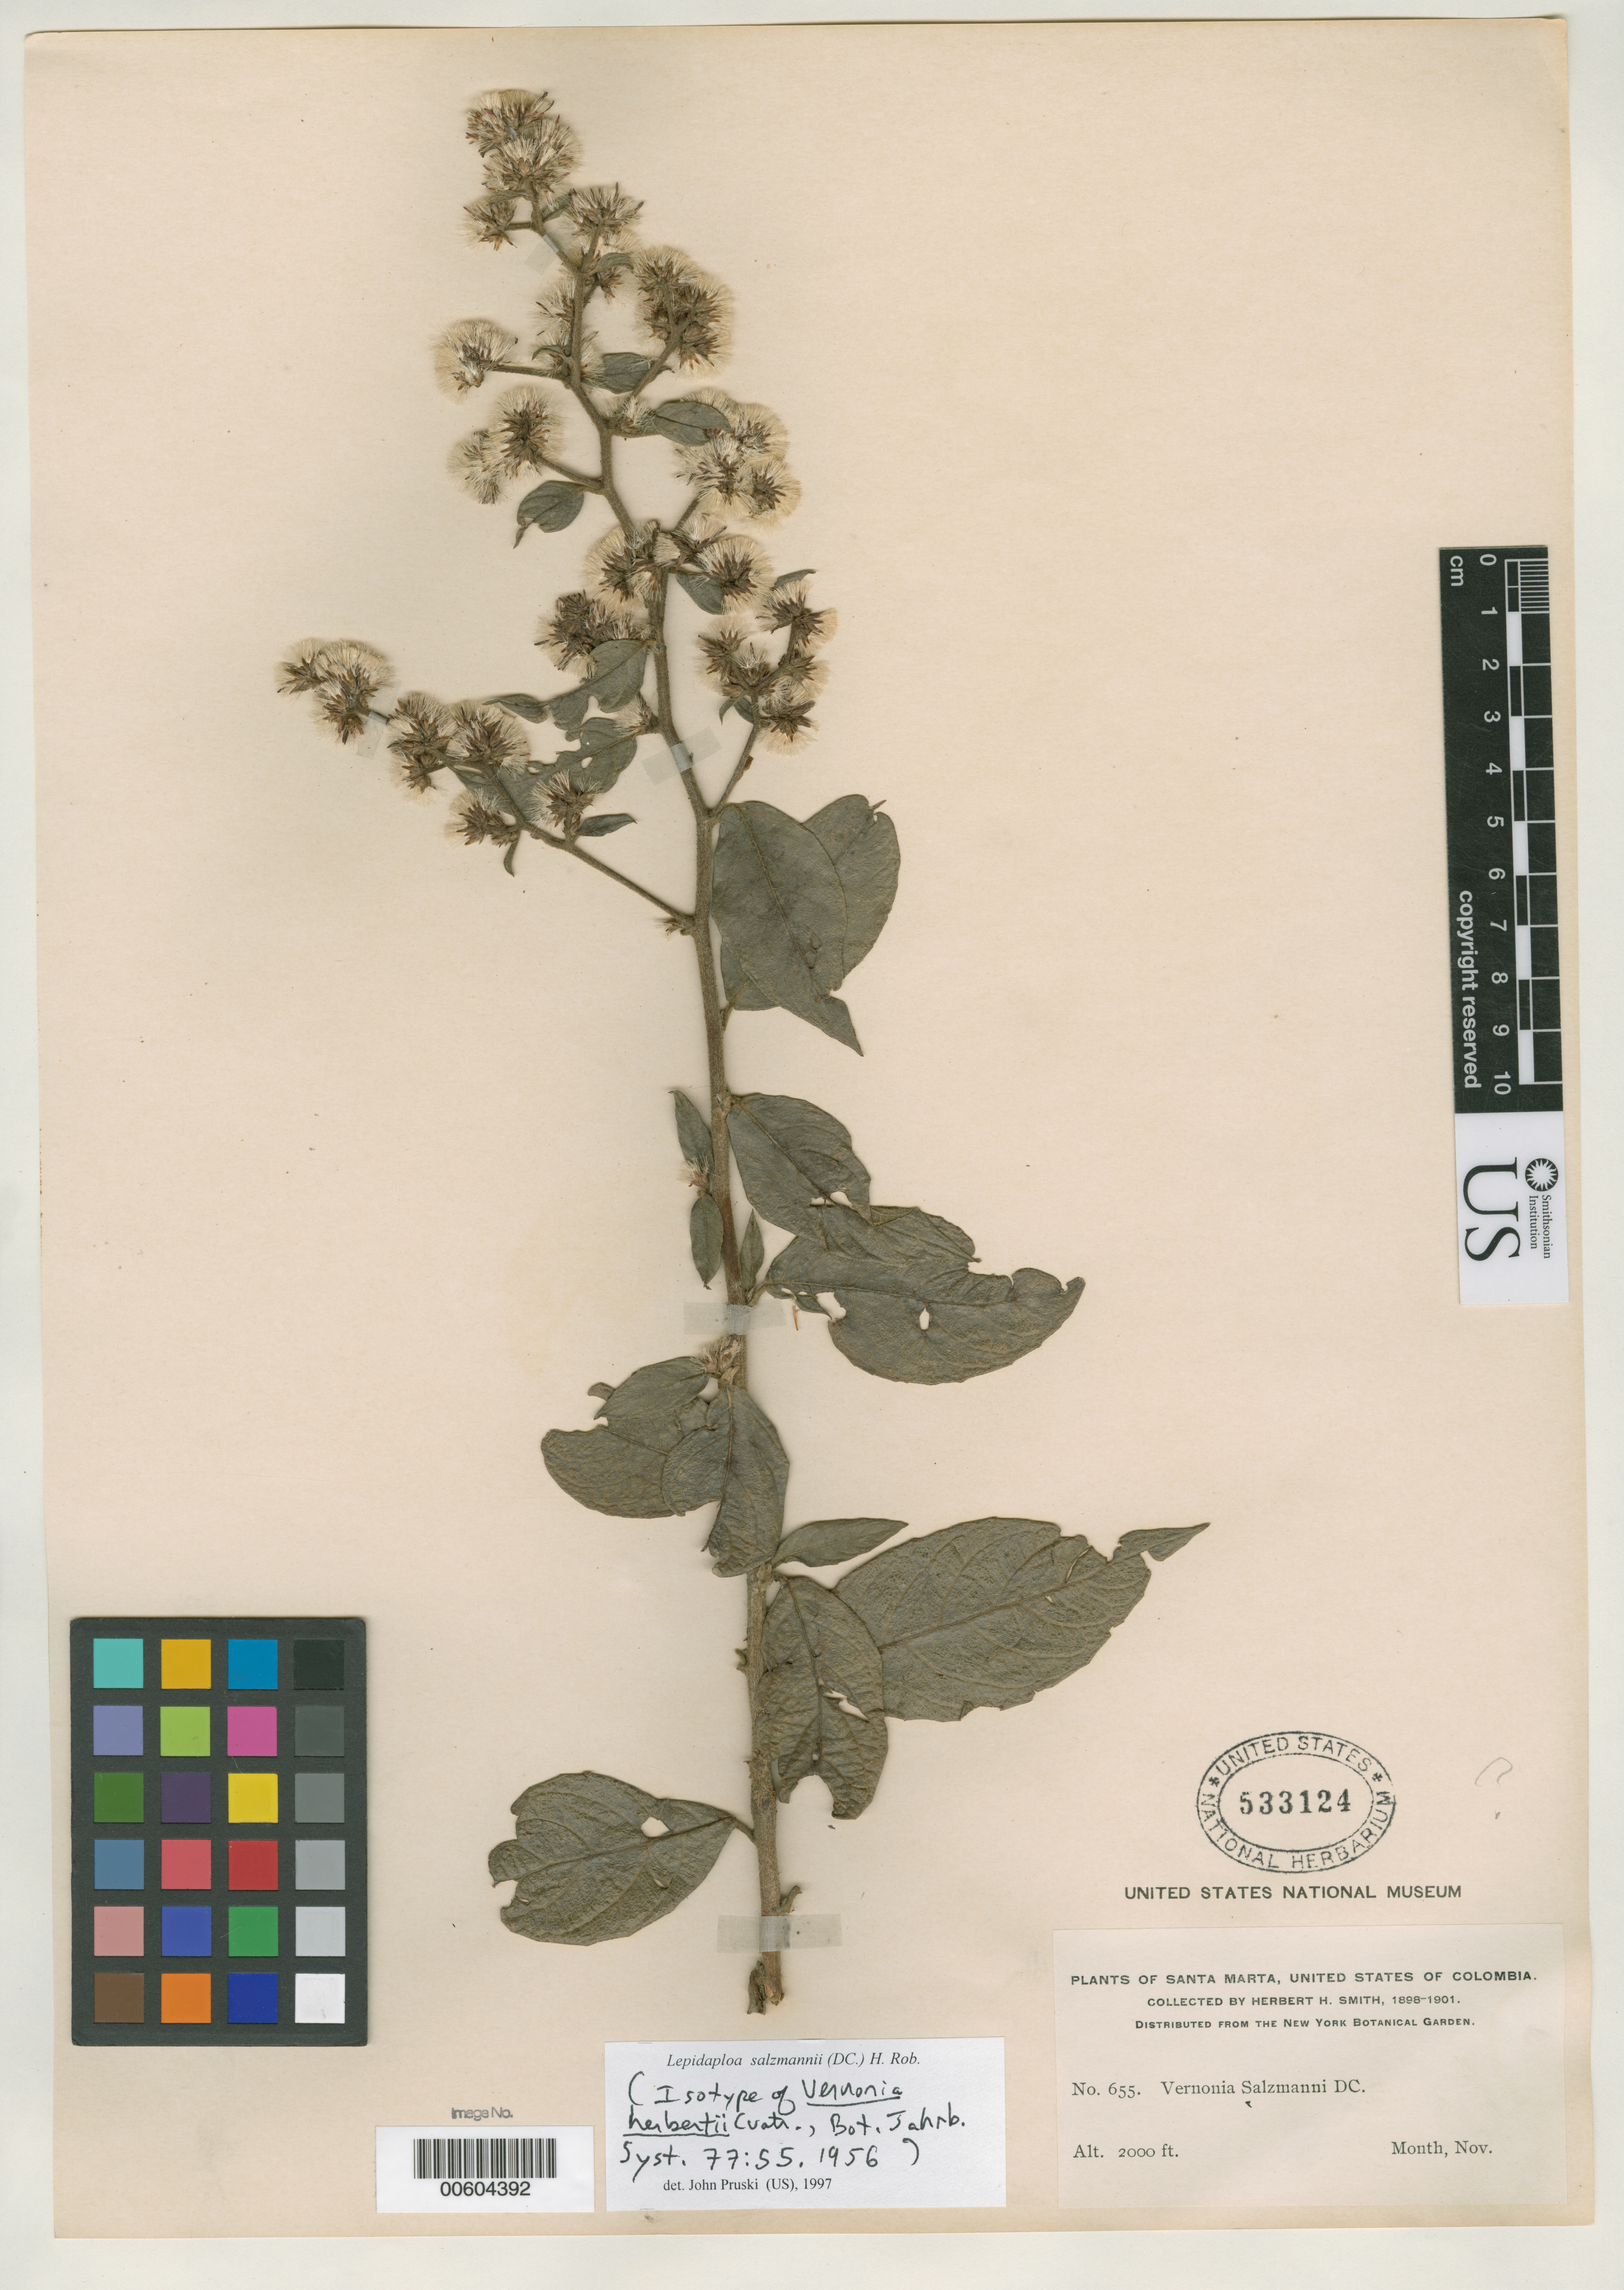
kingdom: Plantae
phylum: Tracheophyta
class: Magnoliopsida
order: Asterales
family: Asteraceae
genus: Vernonia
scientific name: Vernonia herbertii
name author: Cuatrec.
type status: Isotype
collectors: Herbert H. Smith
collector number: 655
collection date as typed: Nov 1898 to -- Nov 1901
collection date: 1898-11/1901-11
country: Colombia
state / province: Magdalena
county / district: Santa Marta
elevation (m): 610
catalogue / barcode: US 533124